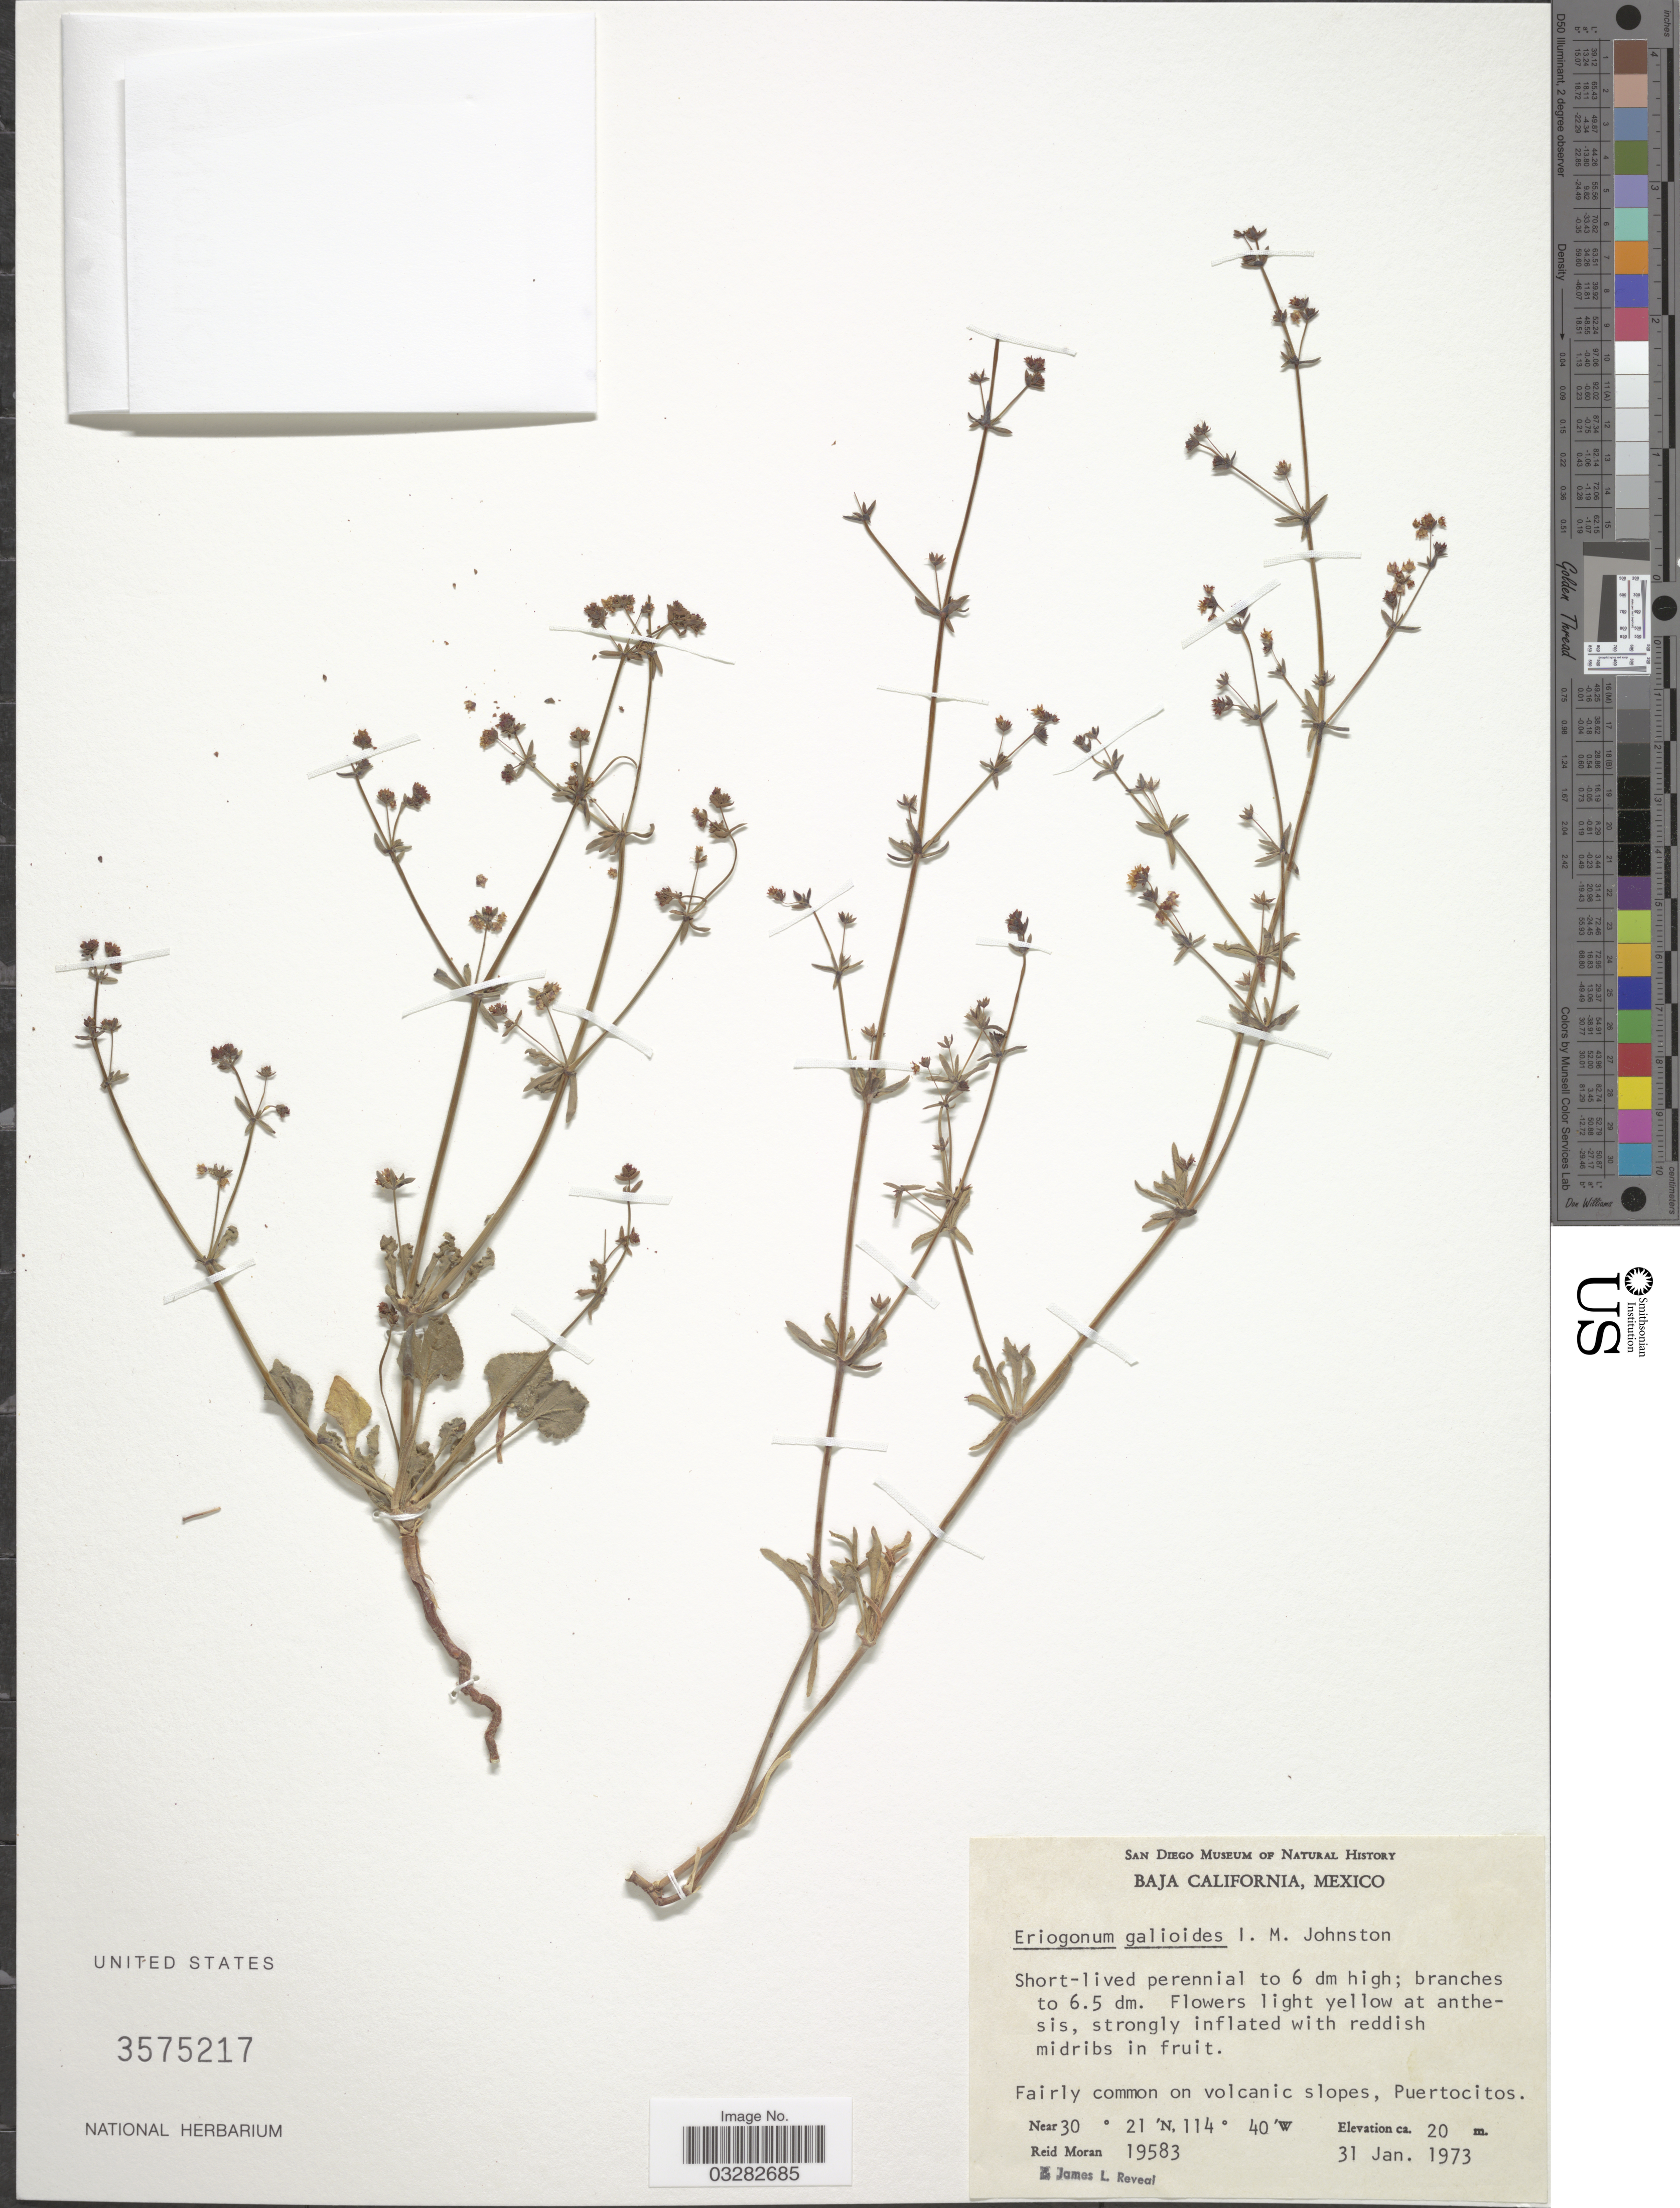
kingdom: Plantae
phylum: Tracheophyta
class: Magnoliopsida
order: Caryophyllales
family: Polygonaceae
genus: Eriogonum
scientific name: Eriogonum galioides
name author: I.M. Johnst.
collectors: R. Moran & J. L. Reveal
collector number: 19583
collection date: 1973-01-31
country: Mexico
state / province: Baja California Norte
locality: Fairly common on volcanic slopes, Puertocitos.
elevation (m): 20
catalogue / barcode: US 3575217